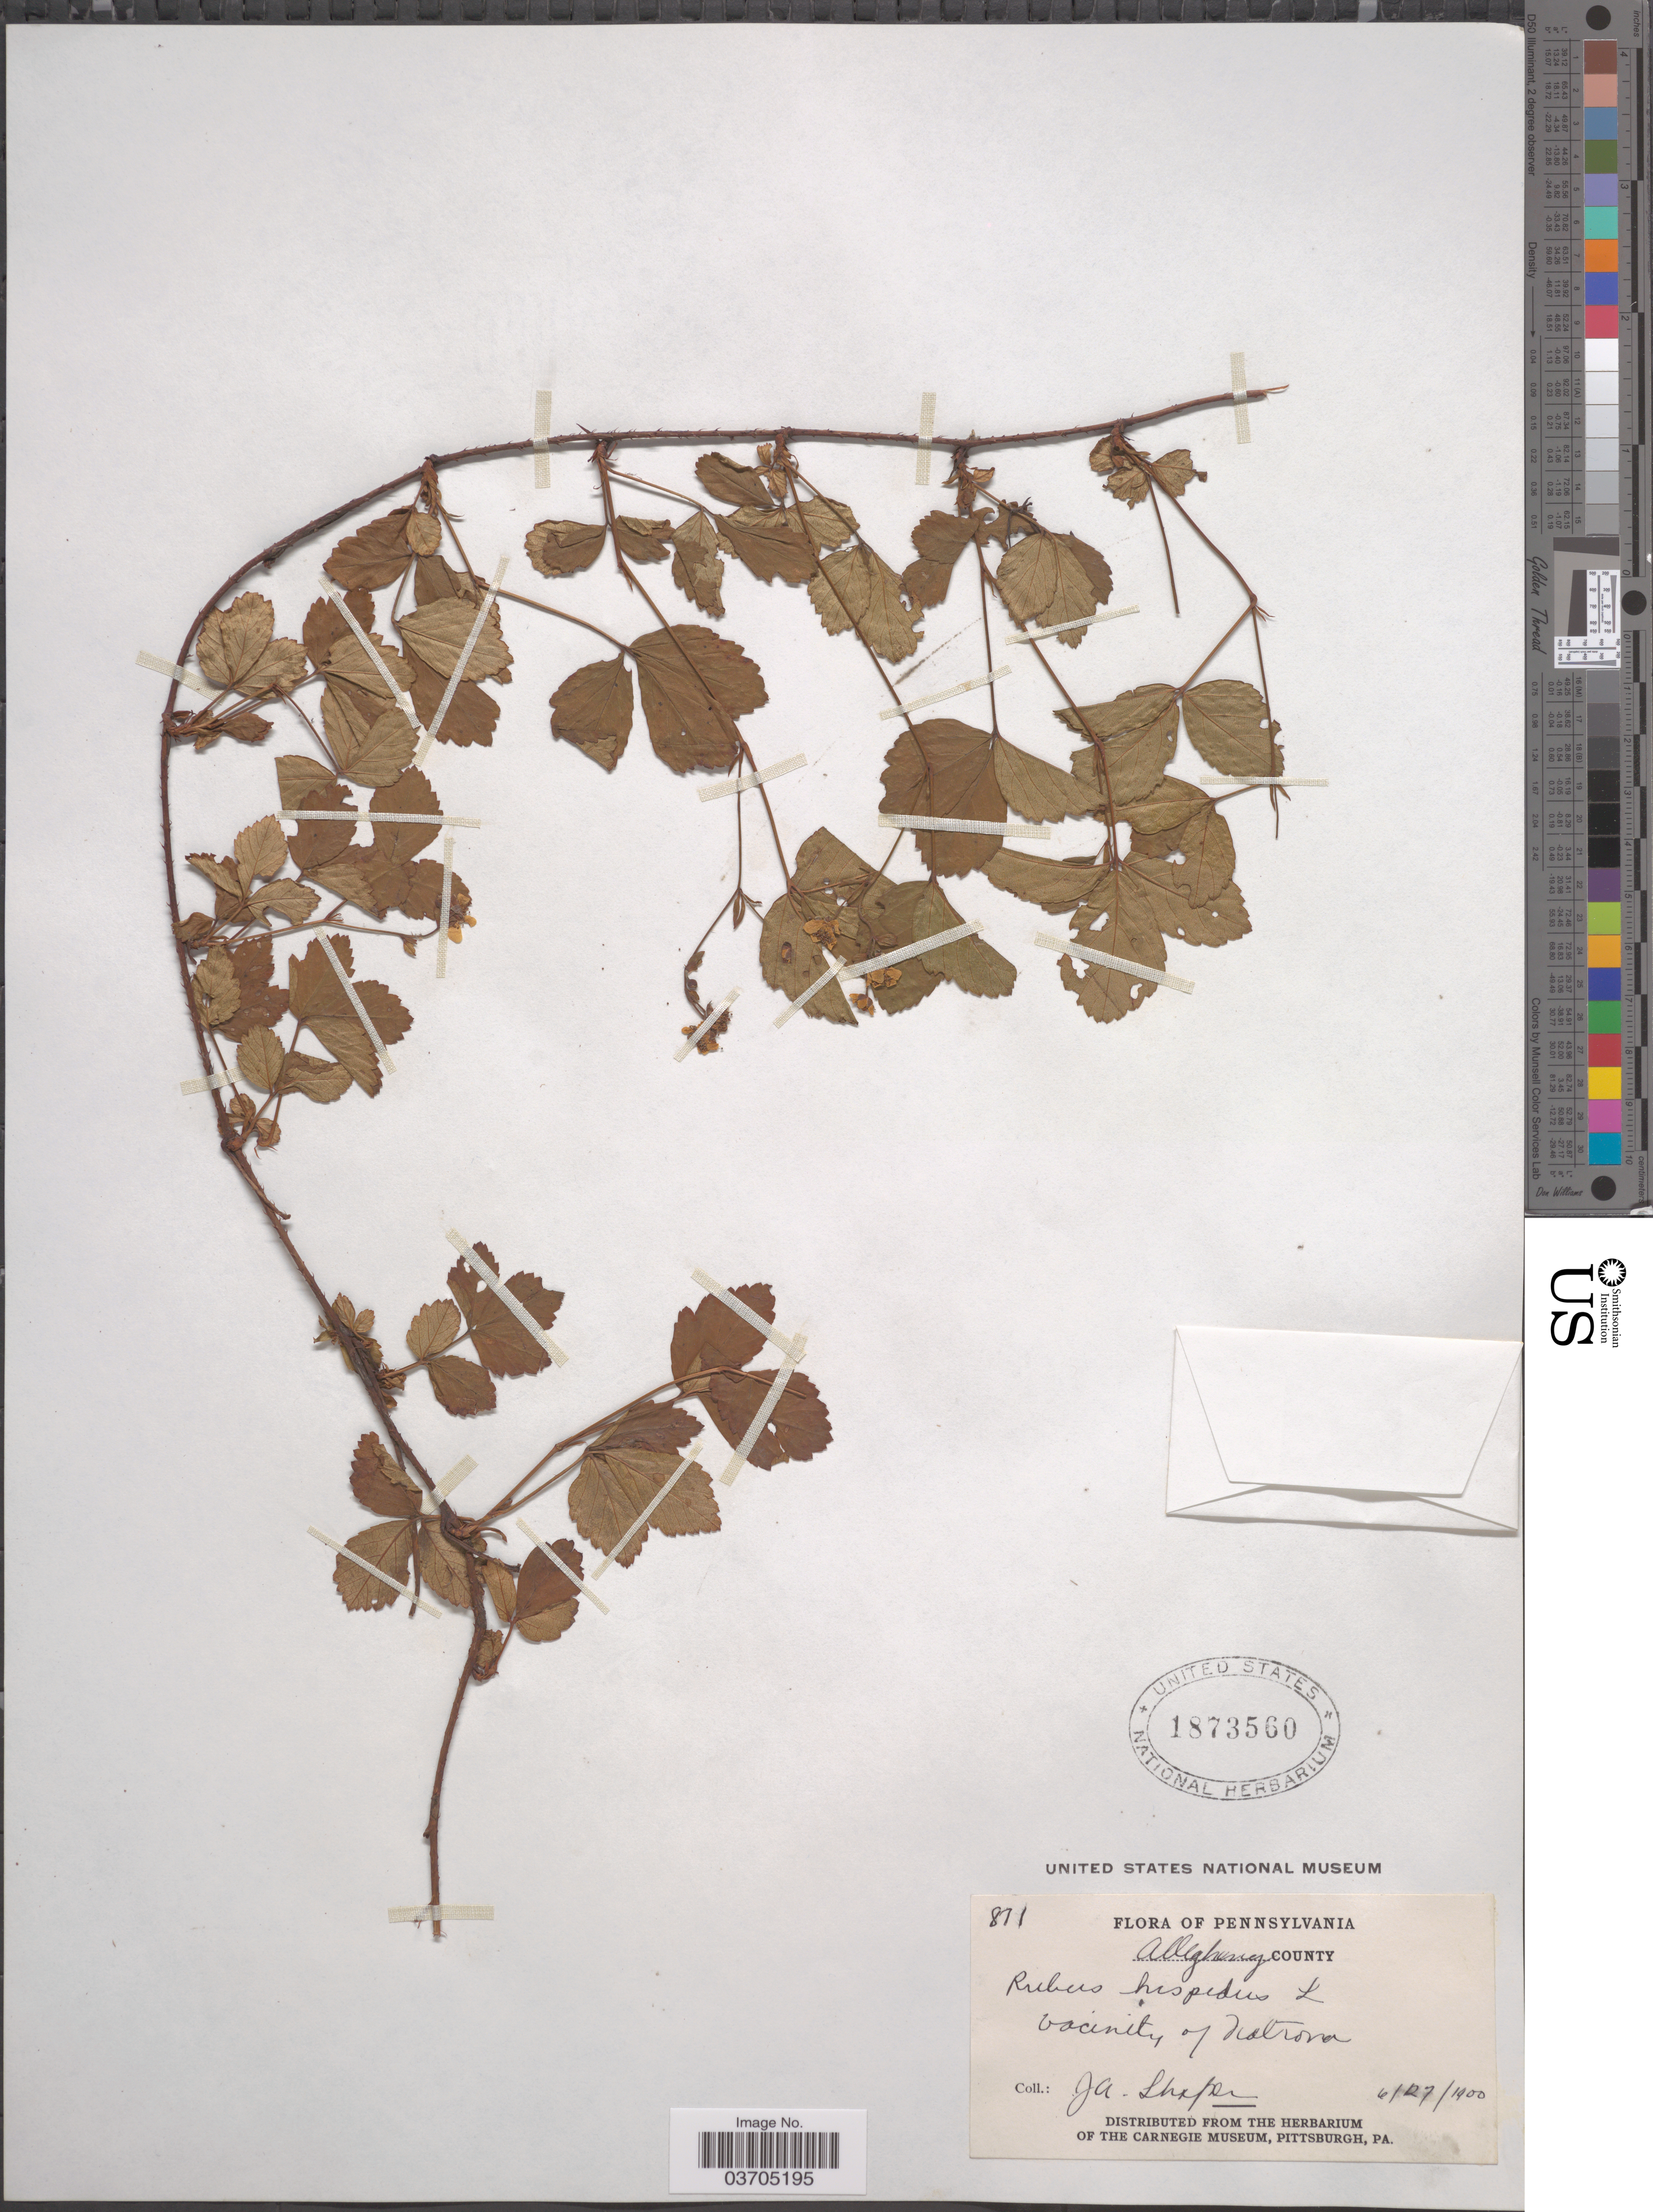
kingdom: Plantae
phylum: Tracheophyta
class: Magnoliopsida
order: Rosales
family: Rosaceae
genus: Rubus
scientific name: Rubus hispidus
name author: L.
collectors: J. A. Shafer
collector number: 811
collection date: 1900-06-27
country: United States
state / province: Pennsylvania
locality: Allegheny County. Vicinity of Natrona.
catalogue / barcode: US 1873560